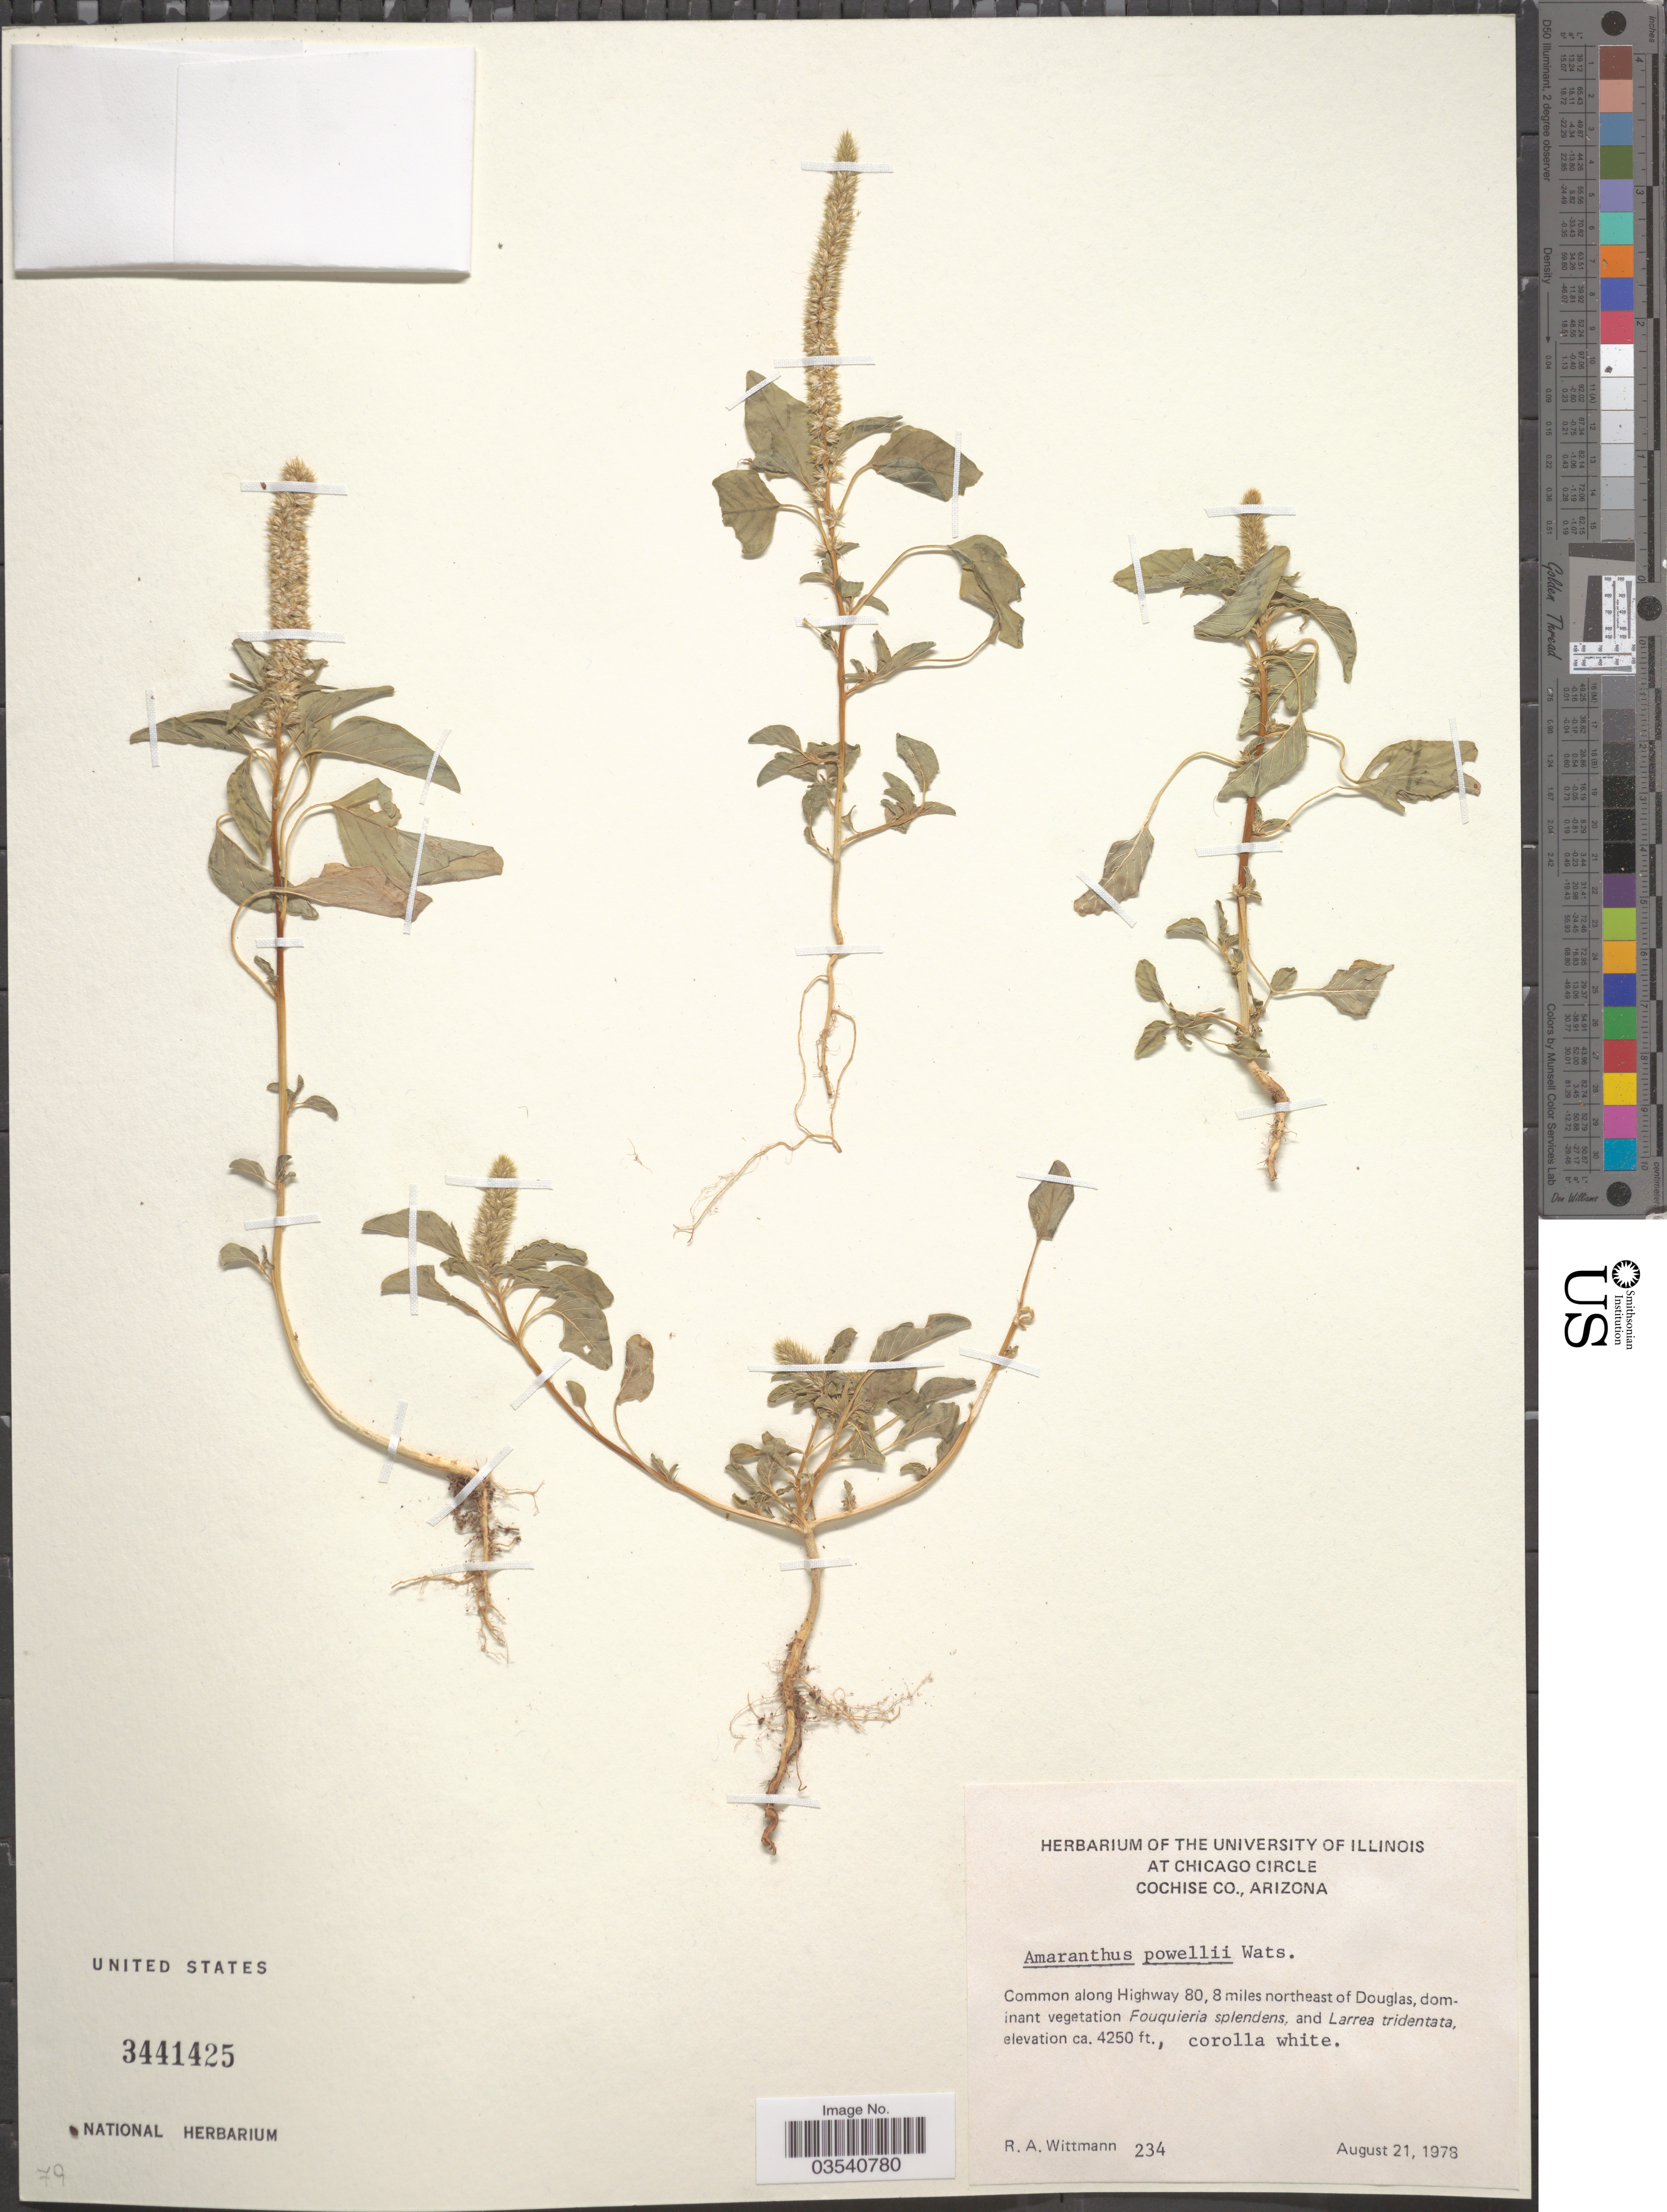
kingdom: Plantae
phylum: Tracheophyta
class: Magnoliopsida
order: Caryophyllales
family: Amaranthaceae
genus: Amaranthus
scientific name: Amaranthus powellii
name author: S. Watson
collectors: R. Wittmann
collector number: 234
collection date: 1978-08-21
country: United States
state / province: Arizona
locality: At Chicago Circle, Cochise Co. Along Highway 80, 8 miles northeast of Douglas.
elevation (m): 1295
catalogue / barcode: US 3441425